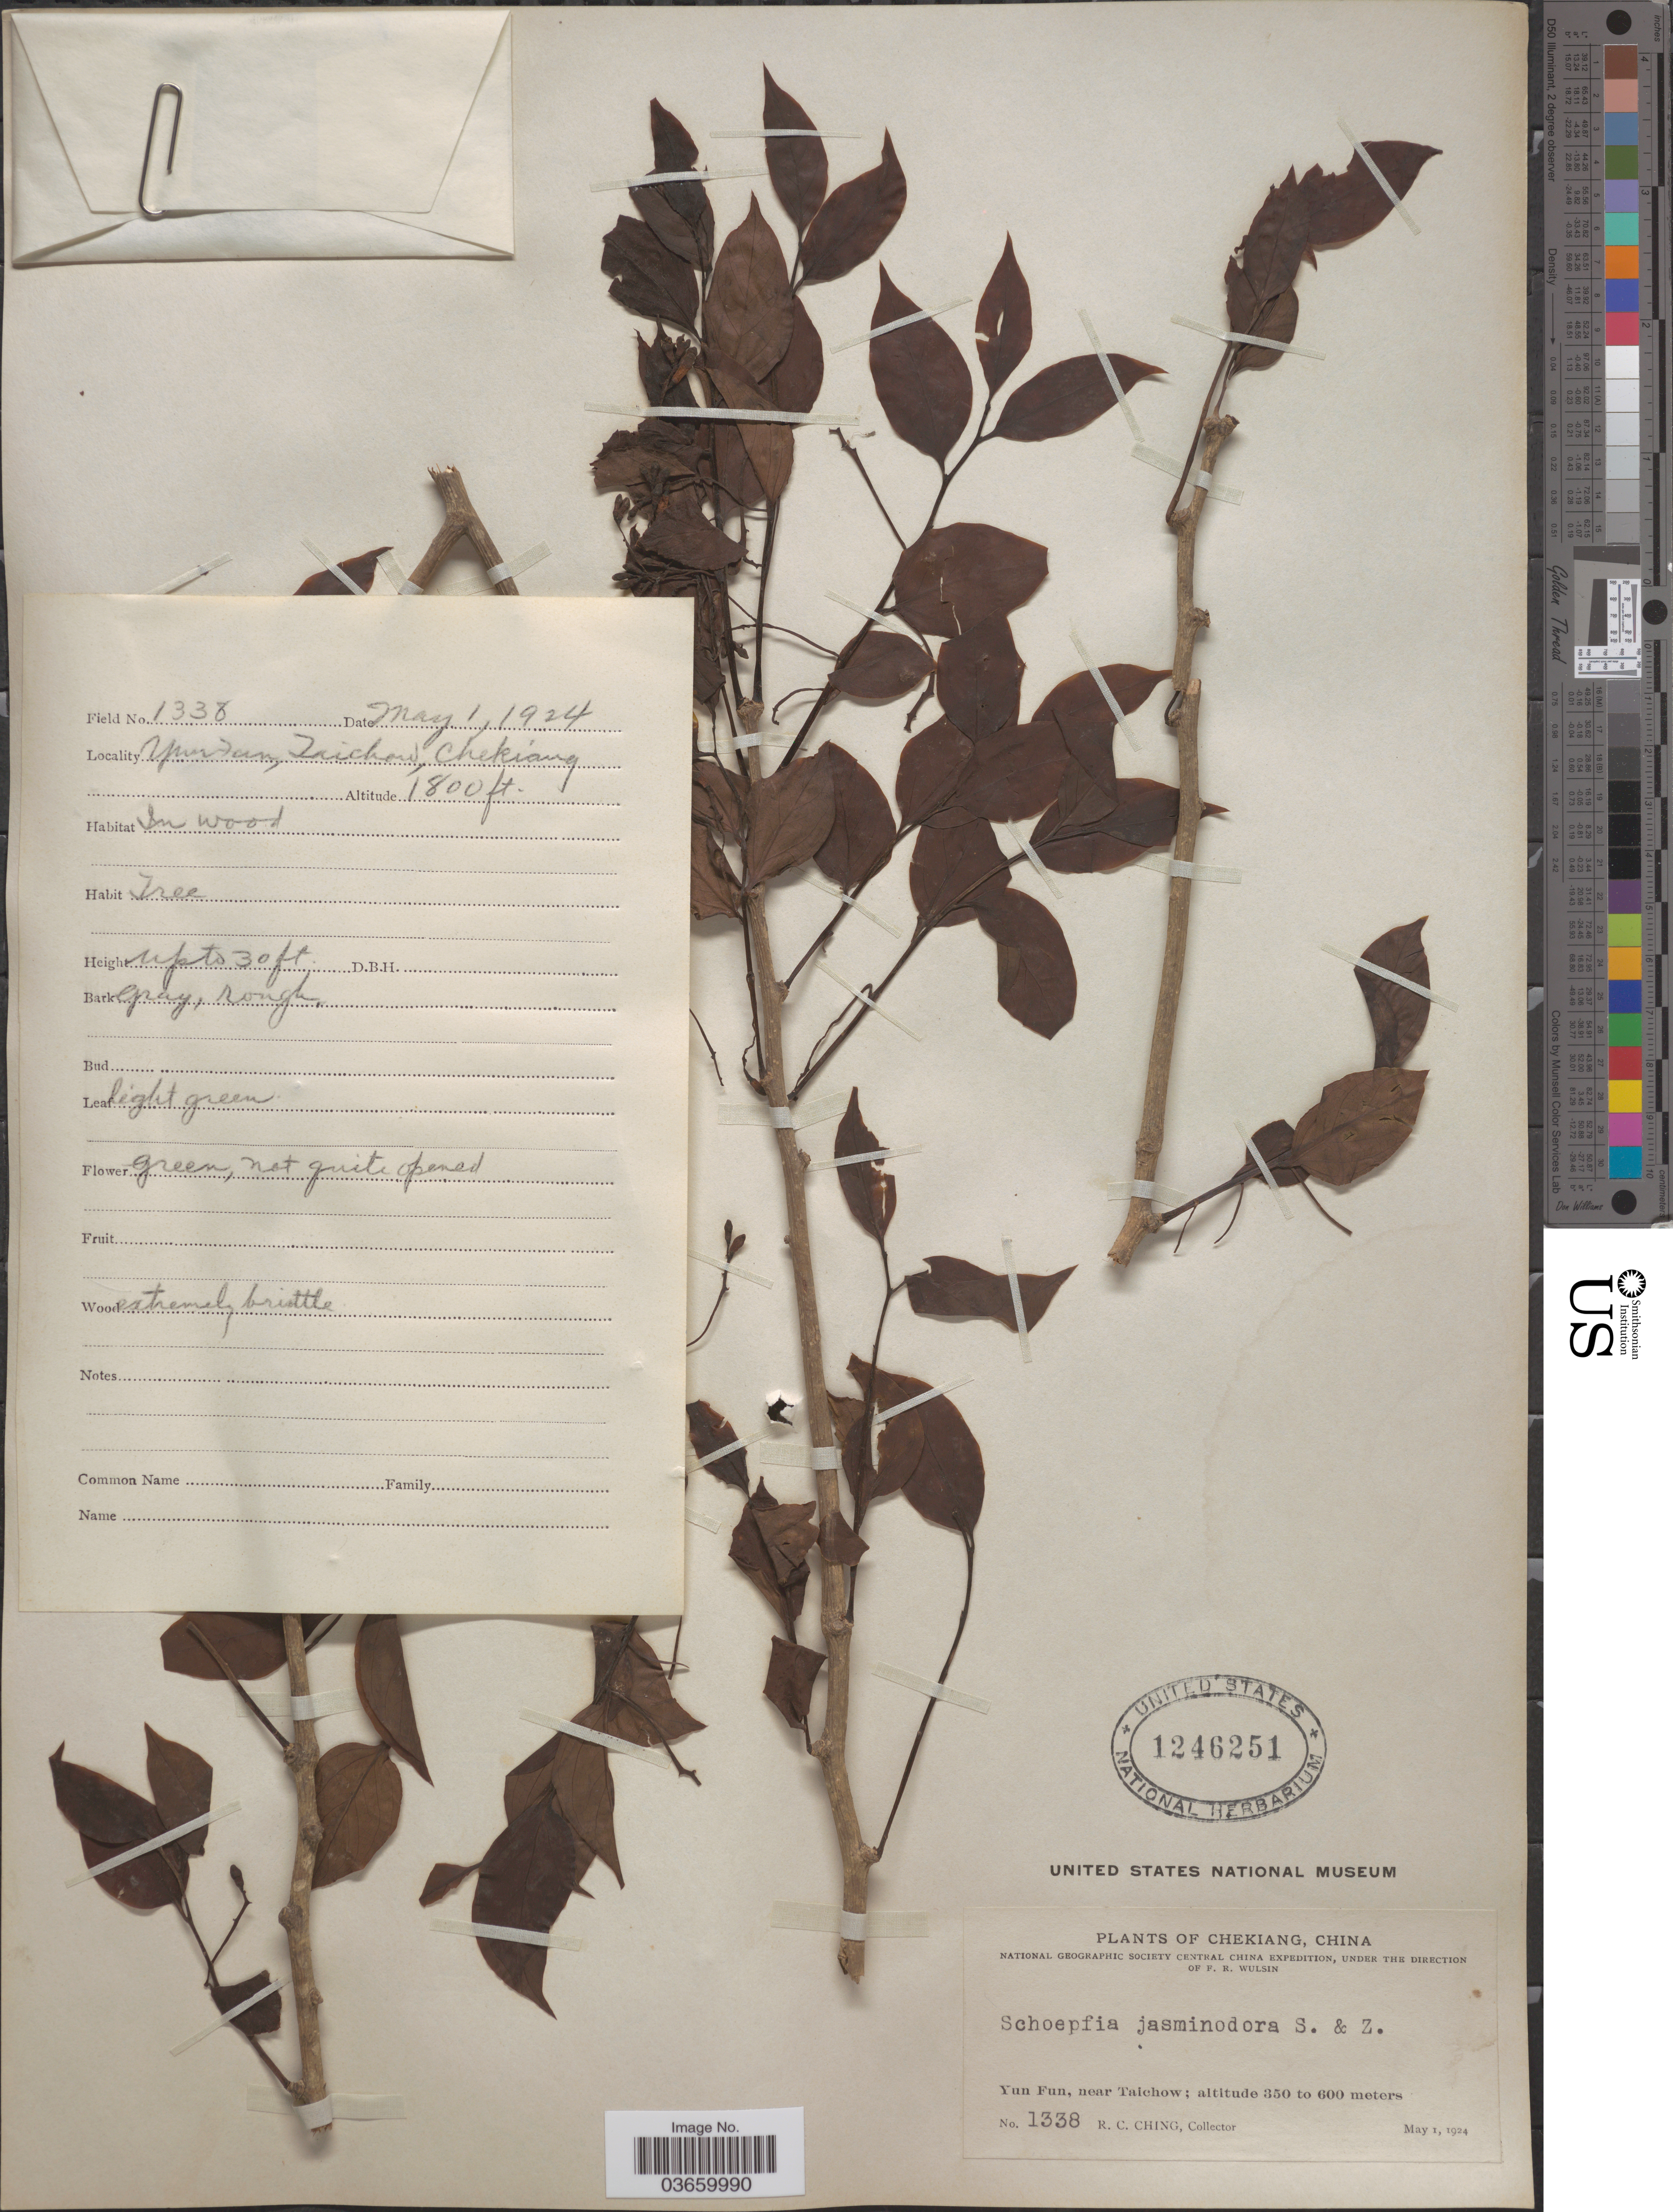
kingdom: Plantae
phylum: Tracheophyta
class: Magnoliopsida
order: Santalales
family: Schoepfiaceae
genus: Schoepfia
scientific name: Schoepfia jasminodora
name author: Zucc. & Siebold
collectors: R. C. Ching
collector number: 1338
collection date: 1924-05-01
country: China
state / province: Zhejiang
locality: Chekiang, Yun Fun, near Taichow.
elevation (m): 549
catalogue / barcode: US 1246251